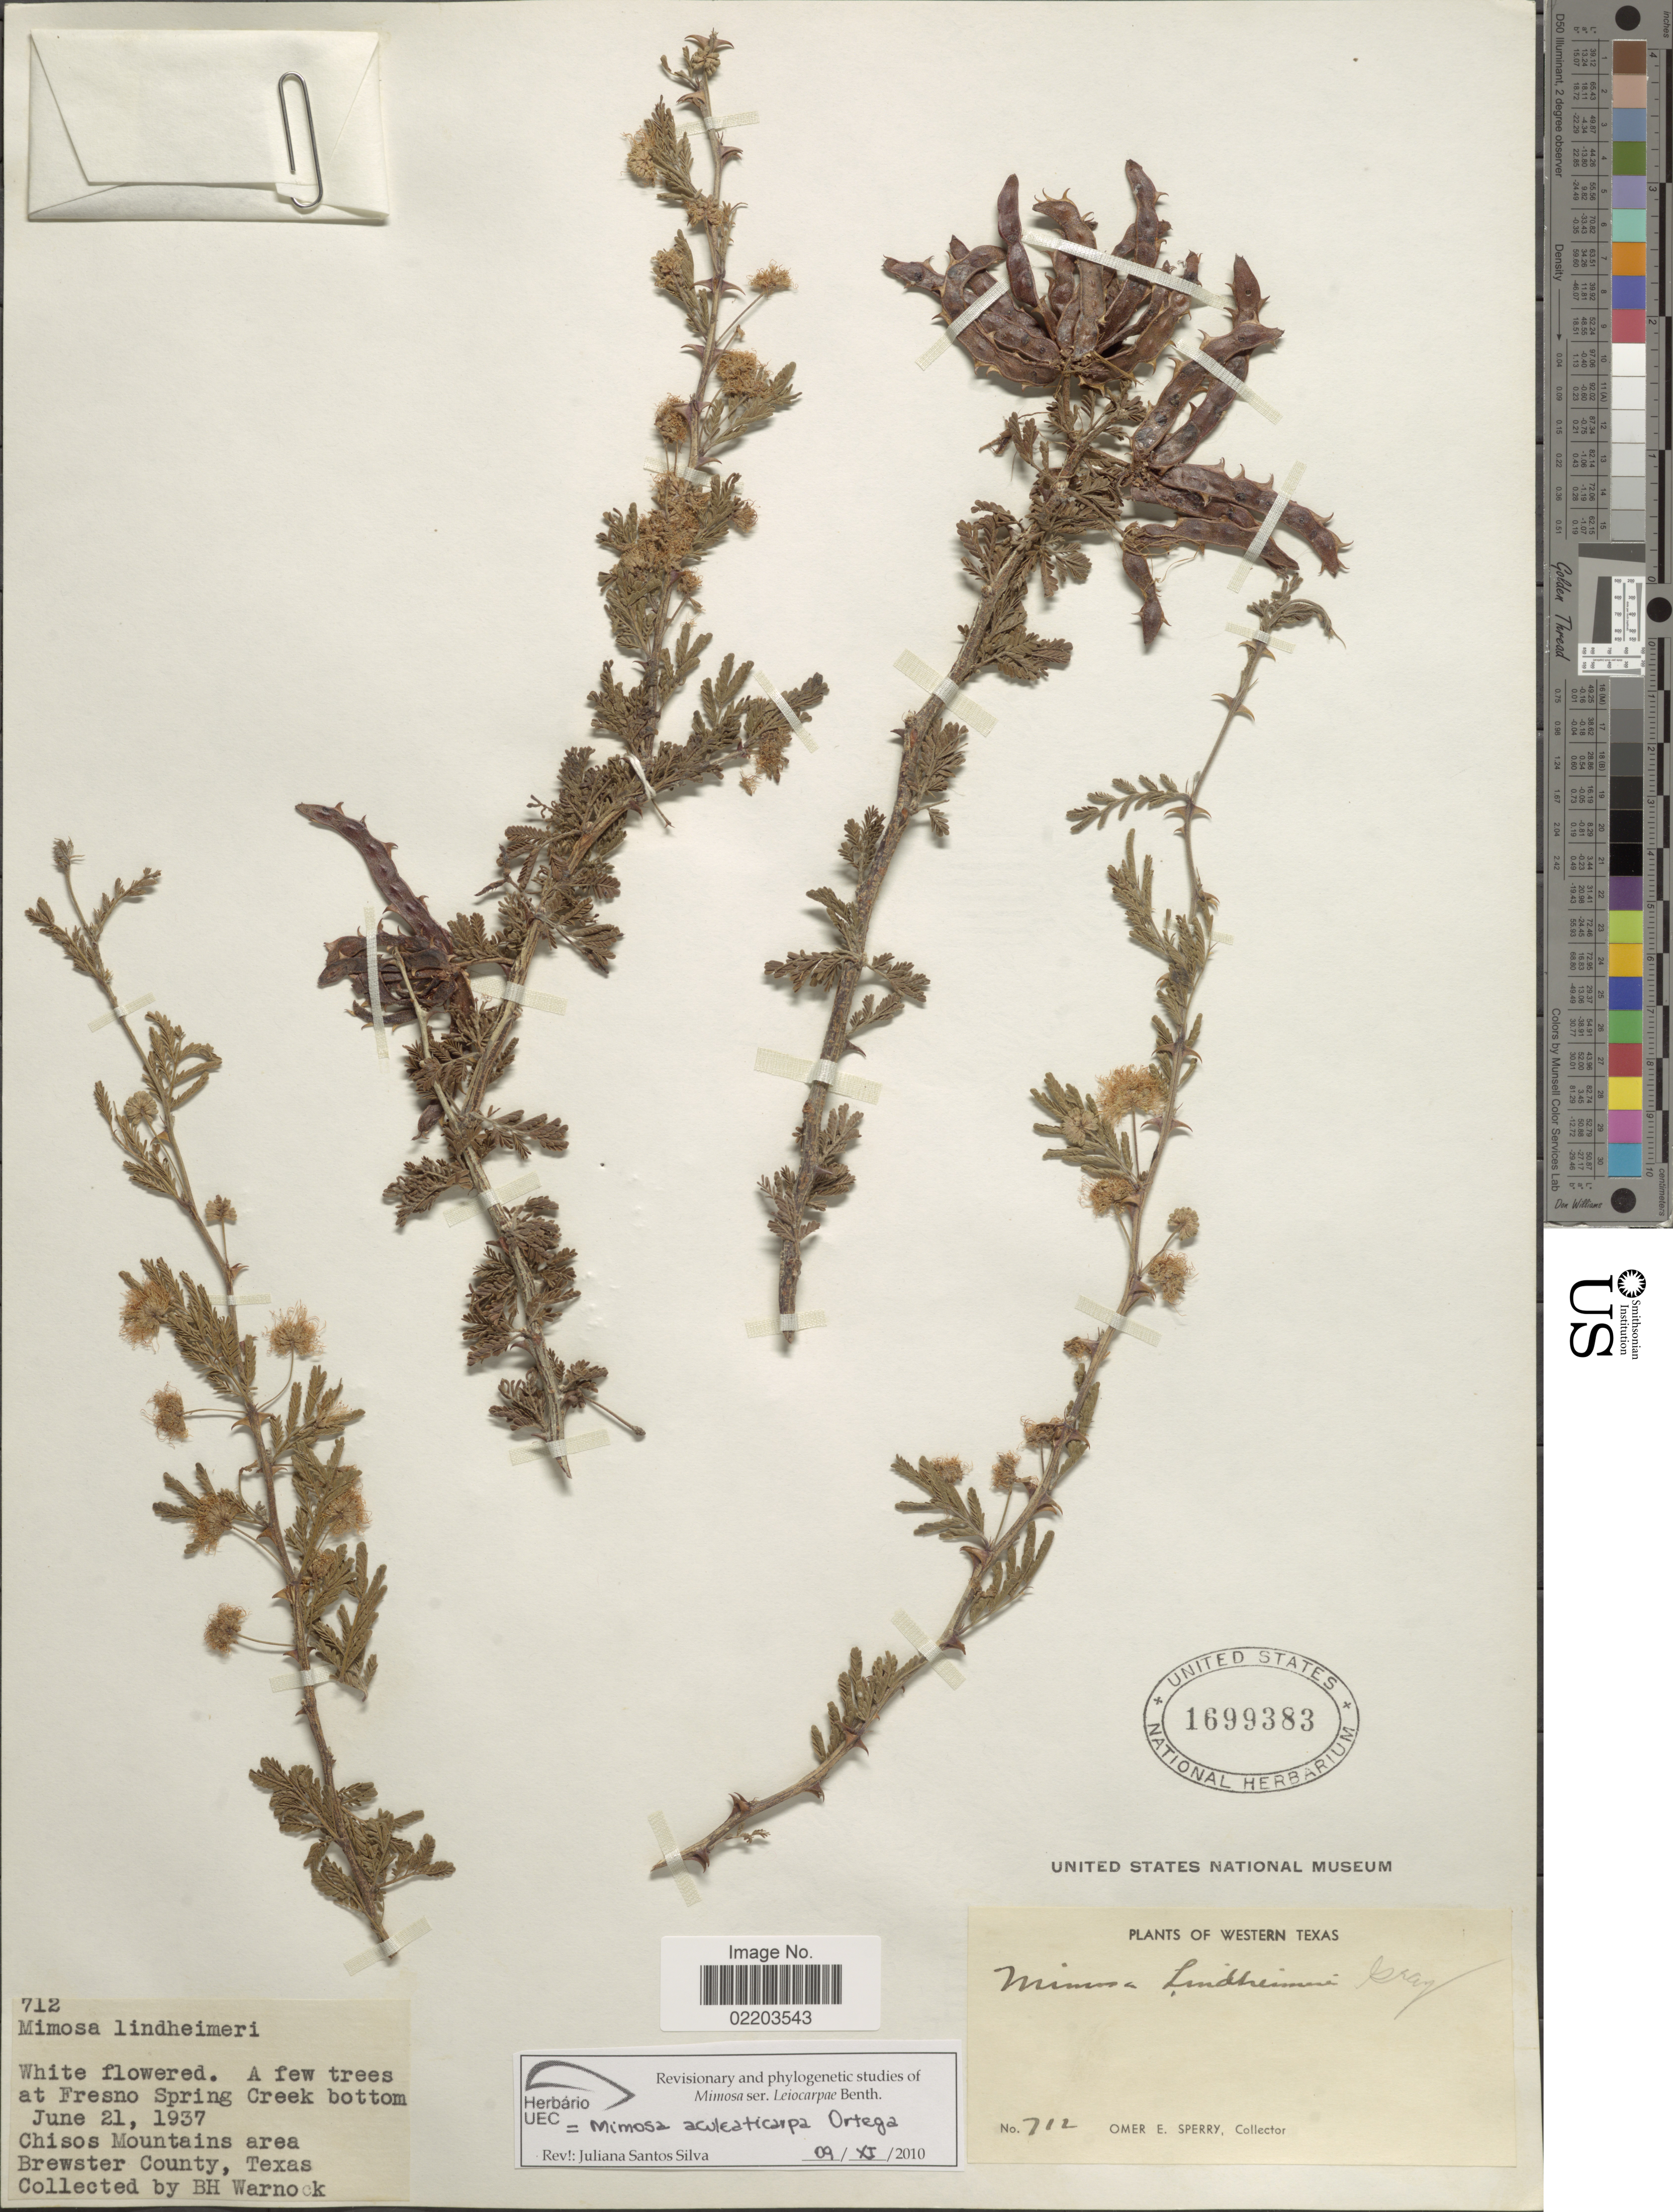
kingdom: Plantae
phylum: Tracheophyta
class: Magnoliopsida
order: Fabales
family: Fabaceae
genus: Mimosa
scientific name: Mimosa aculeaticarpa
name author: Ortega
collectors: B. H. Warnock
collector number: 712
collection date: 1937-06-21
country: United States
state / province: Texas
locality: A few trees at Fresno Spring Creek bottom, Chisos Mountain area, Brewster County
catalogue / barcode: US 1699383